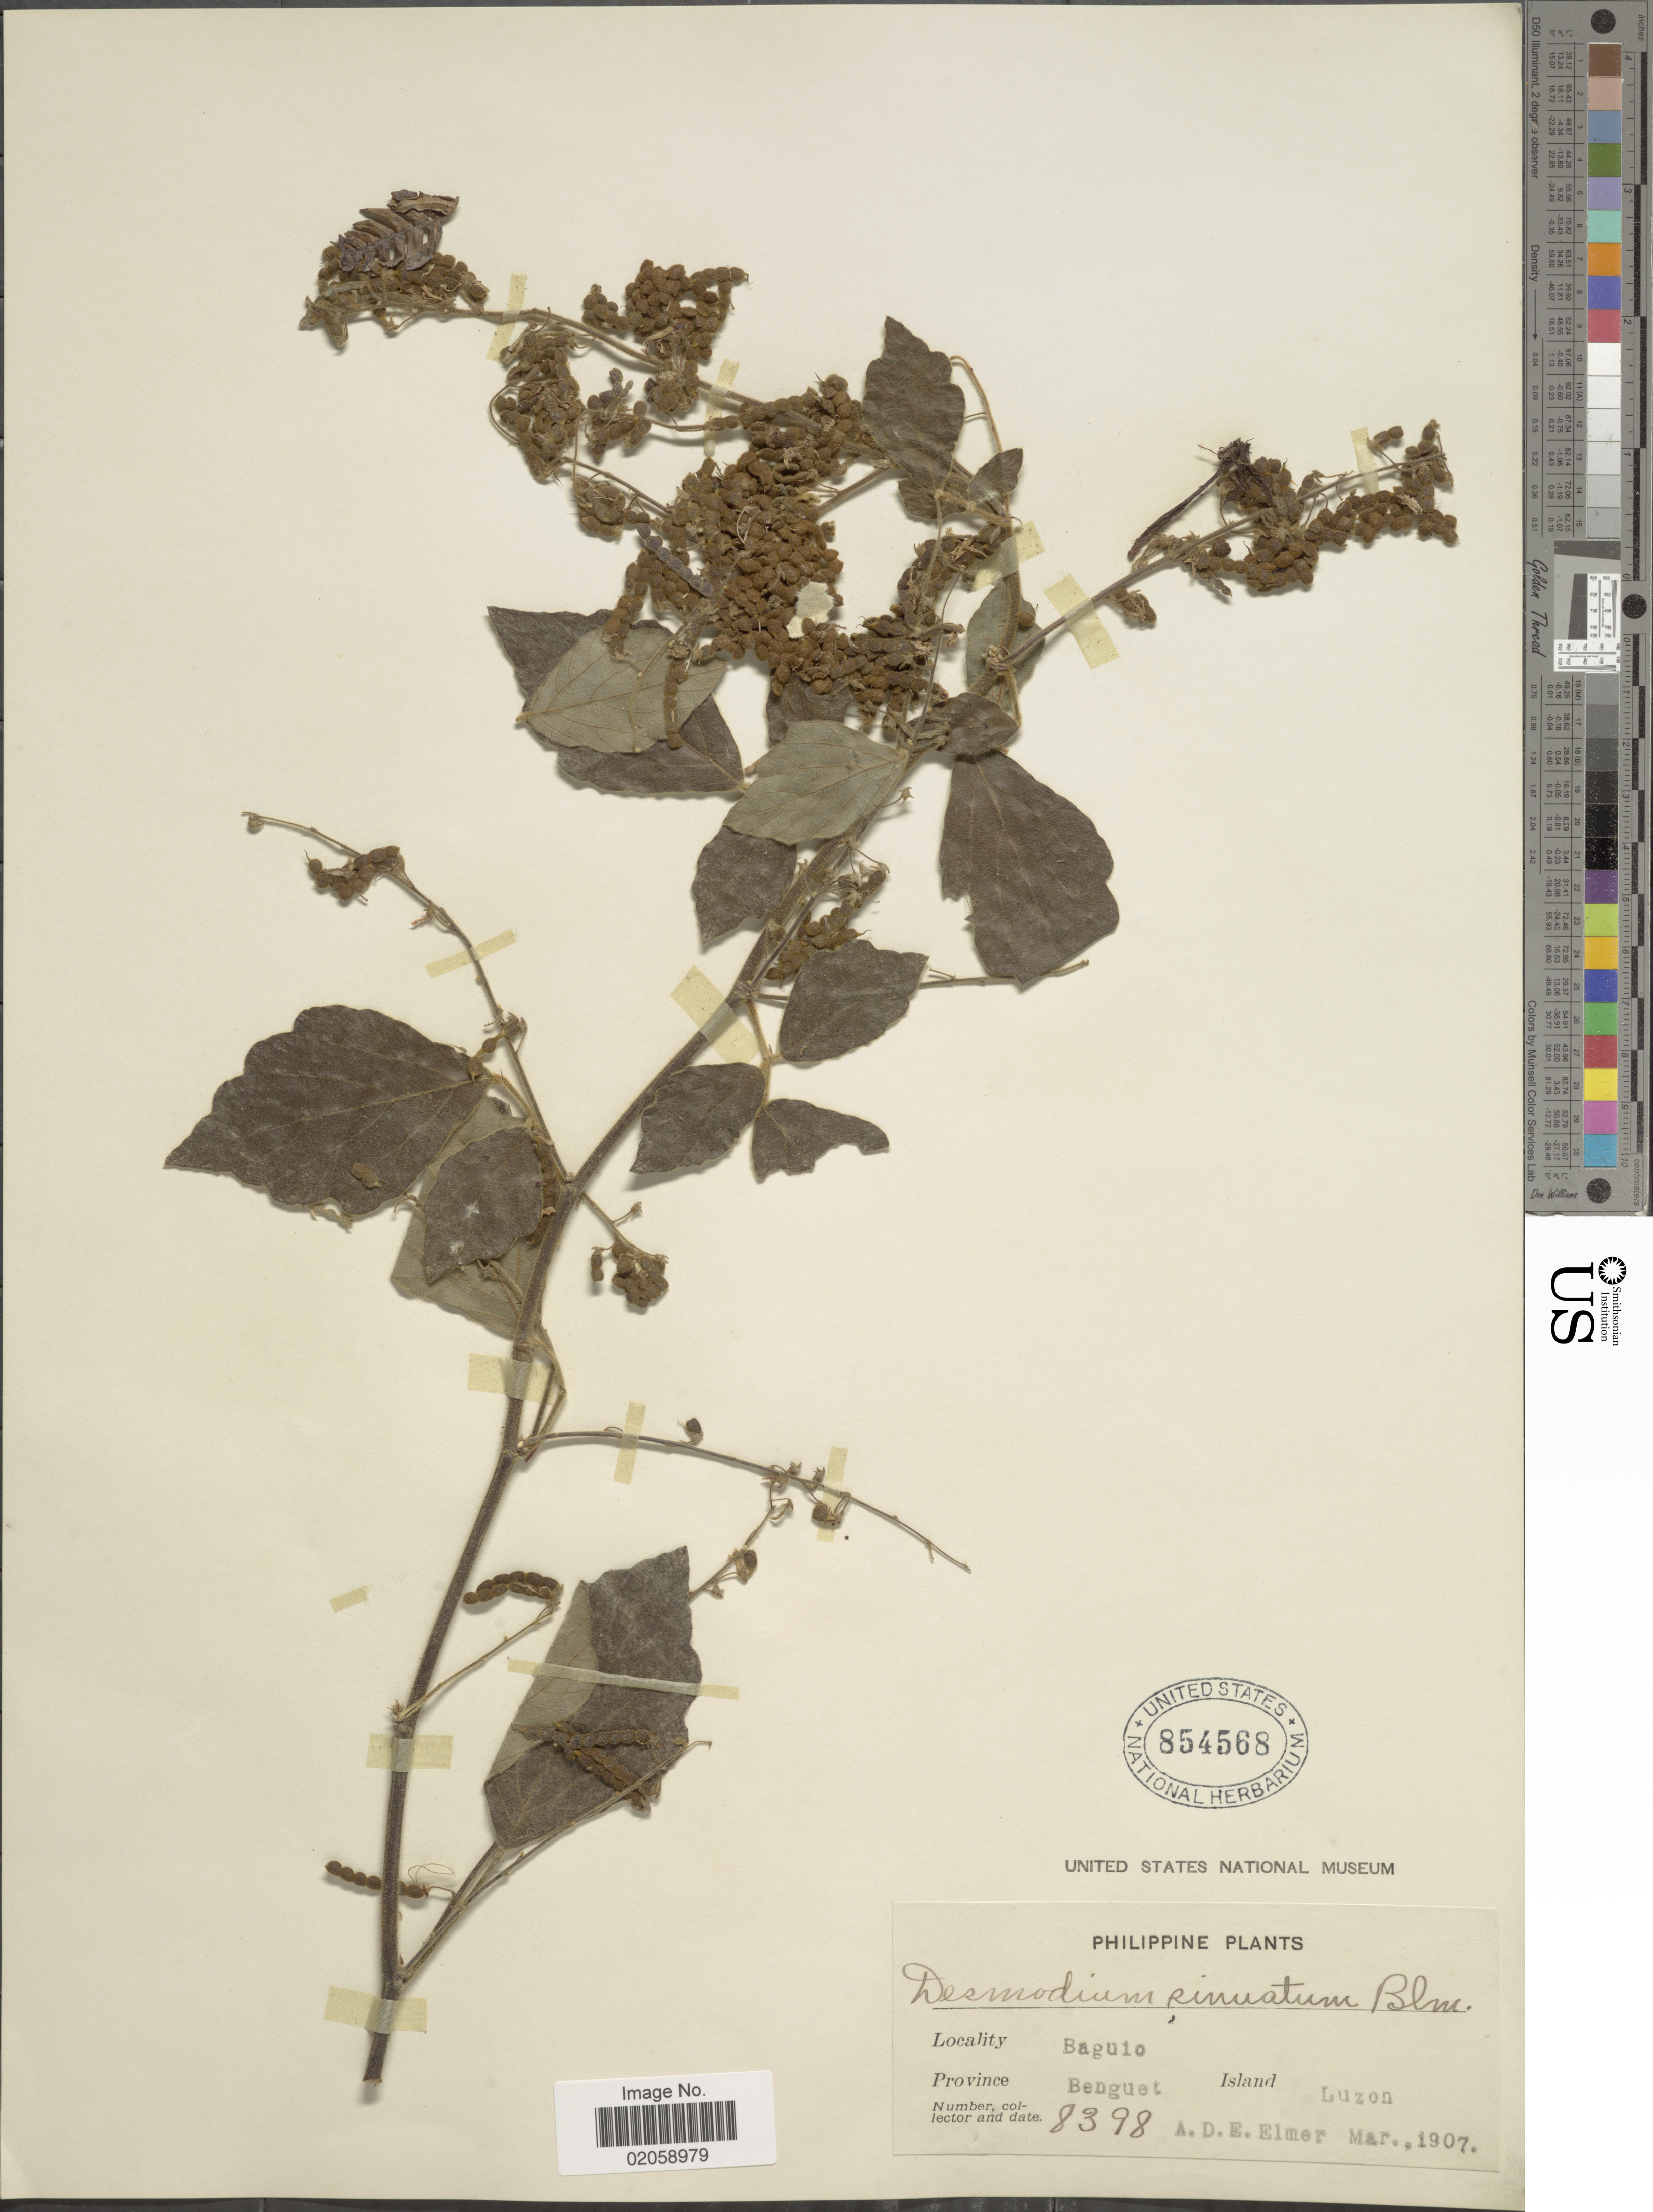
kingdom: Plantae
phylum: Tracheophyta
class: Magnoliopsida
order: Fabales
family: Fabaceae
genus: Puhuaea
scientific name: Puhuaea sequax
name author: (Wall.) H. Ohashi & K. Ohashi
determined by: Strong, Mark T., (BOT), Smithsonian Institution - National Museum of Natural History (UNITED STATES)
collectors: A. D. E. Elmer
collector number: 8398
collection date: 1907-03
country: Philippines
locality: Baguio. Province Benguet. Island Luzon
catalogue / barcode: US 854568